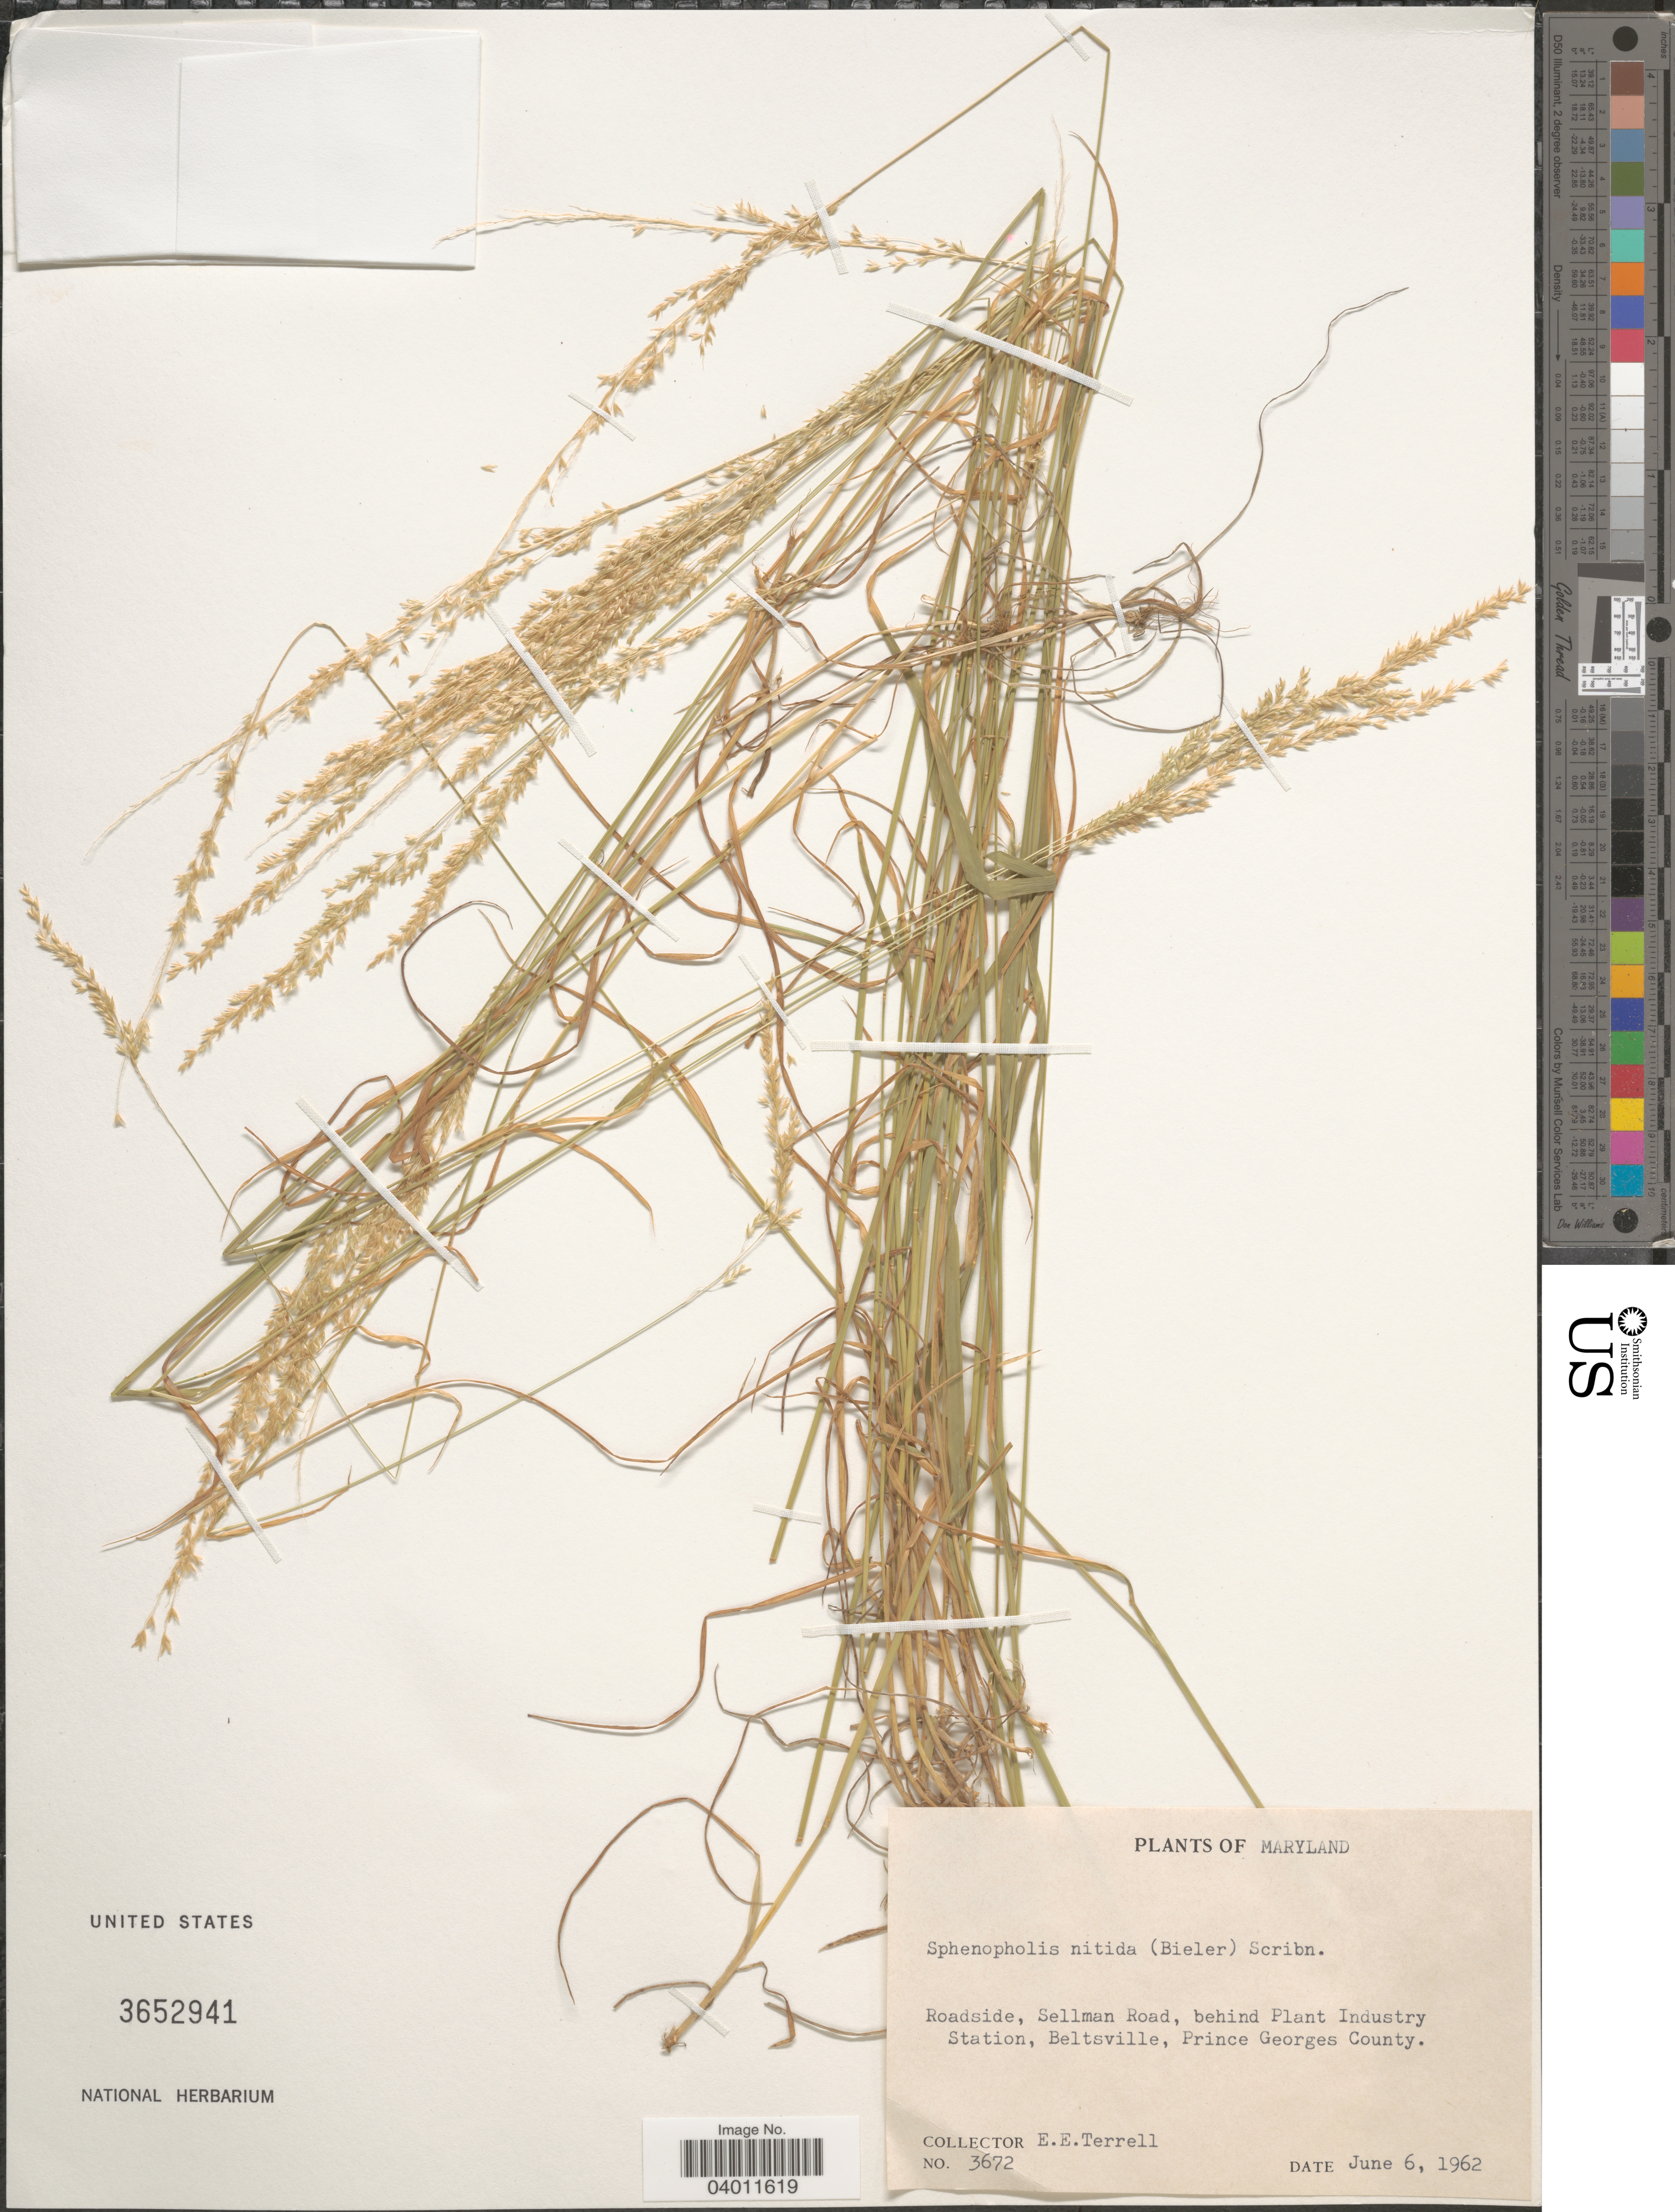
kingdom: Plantae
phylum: Tracheophyta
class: Liliopsida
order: Poales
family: Poaceae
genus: Sphenopholis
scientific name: Sphenopholis nitida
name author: (Biehler) Scribn.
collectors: E. E. Terrell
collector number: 3672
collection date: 1962-06-06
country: United States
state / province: Maryland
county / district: Prince George's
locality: Roadside, Sellman Road, behind Plant Industry Station, Beltsville, Prince Georges County.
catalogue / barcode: US 3652941